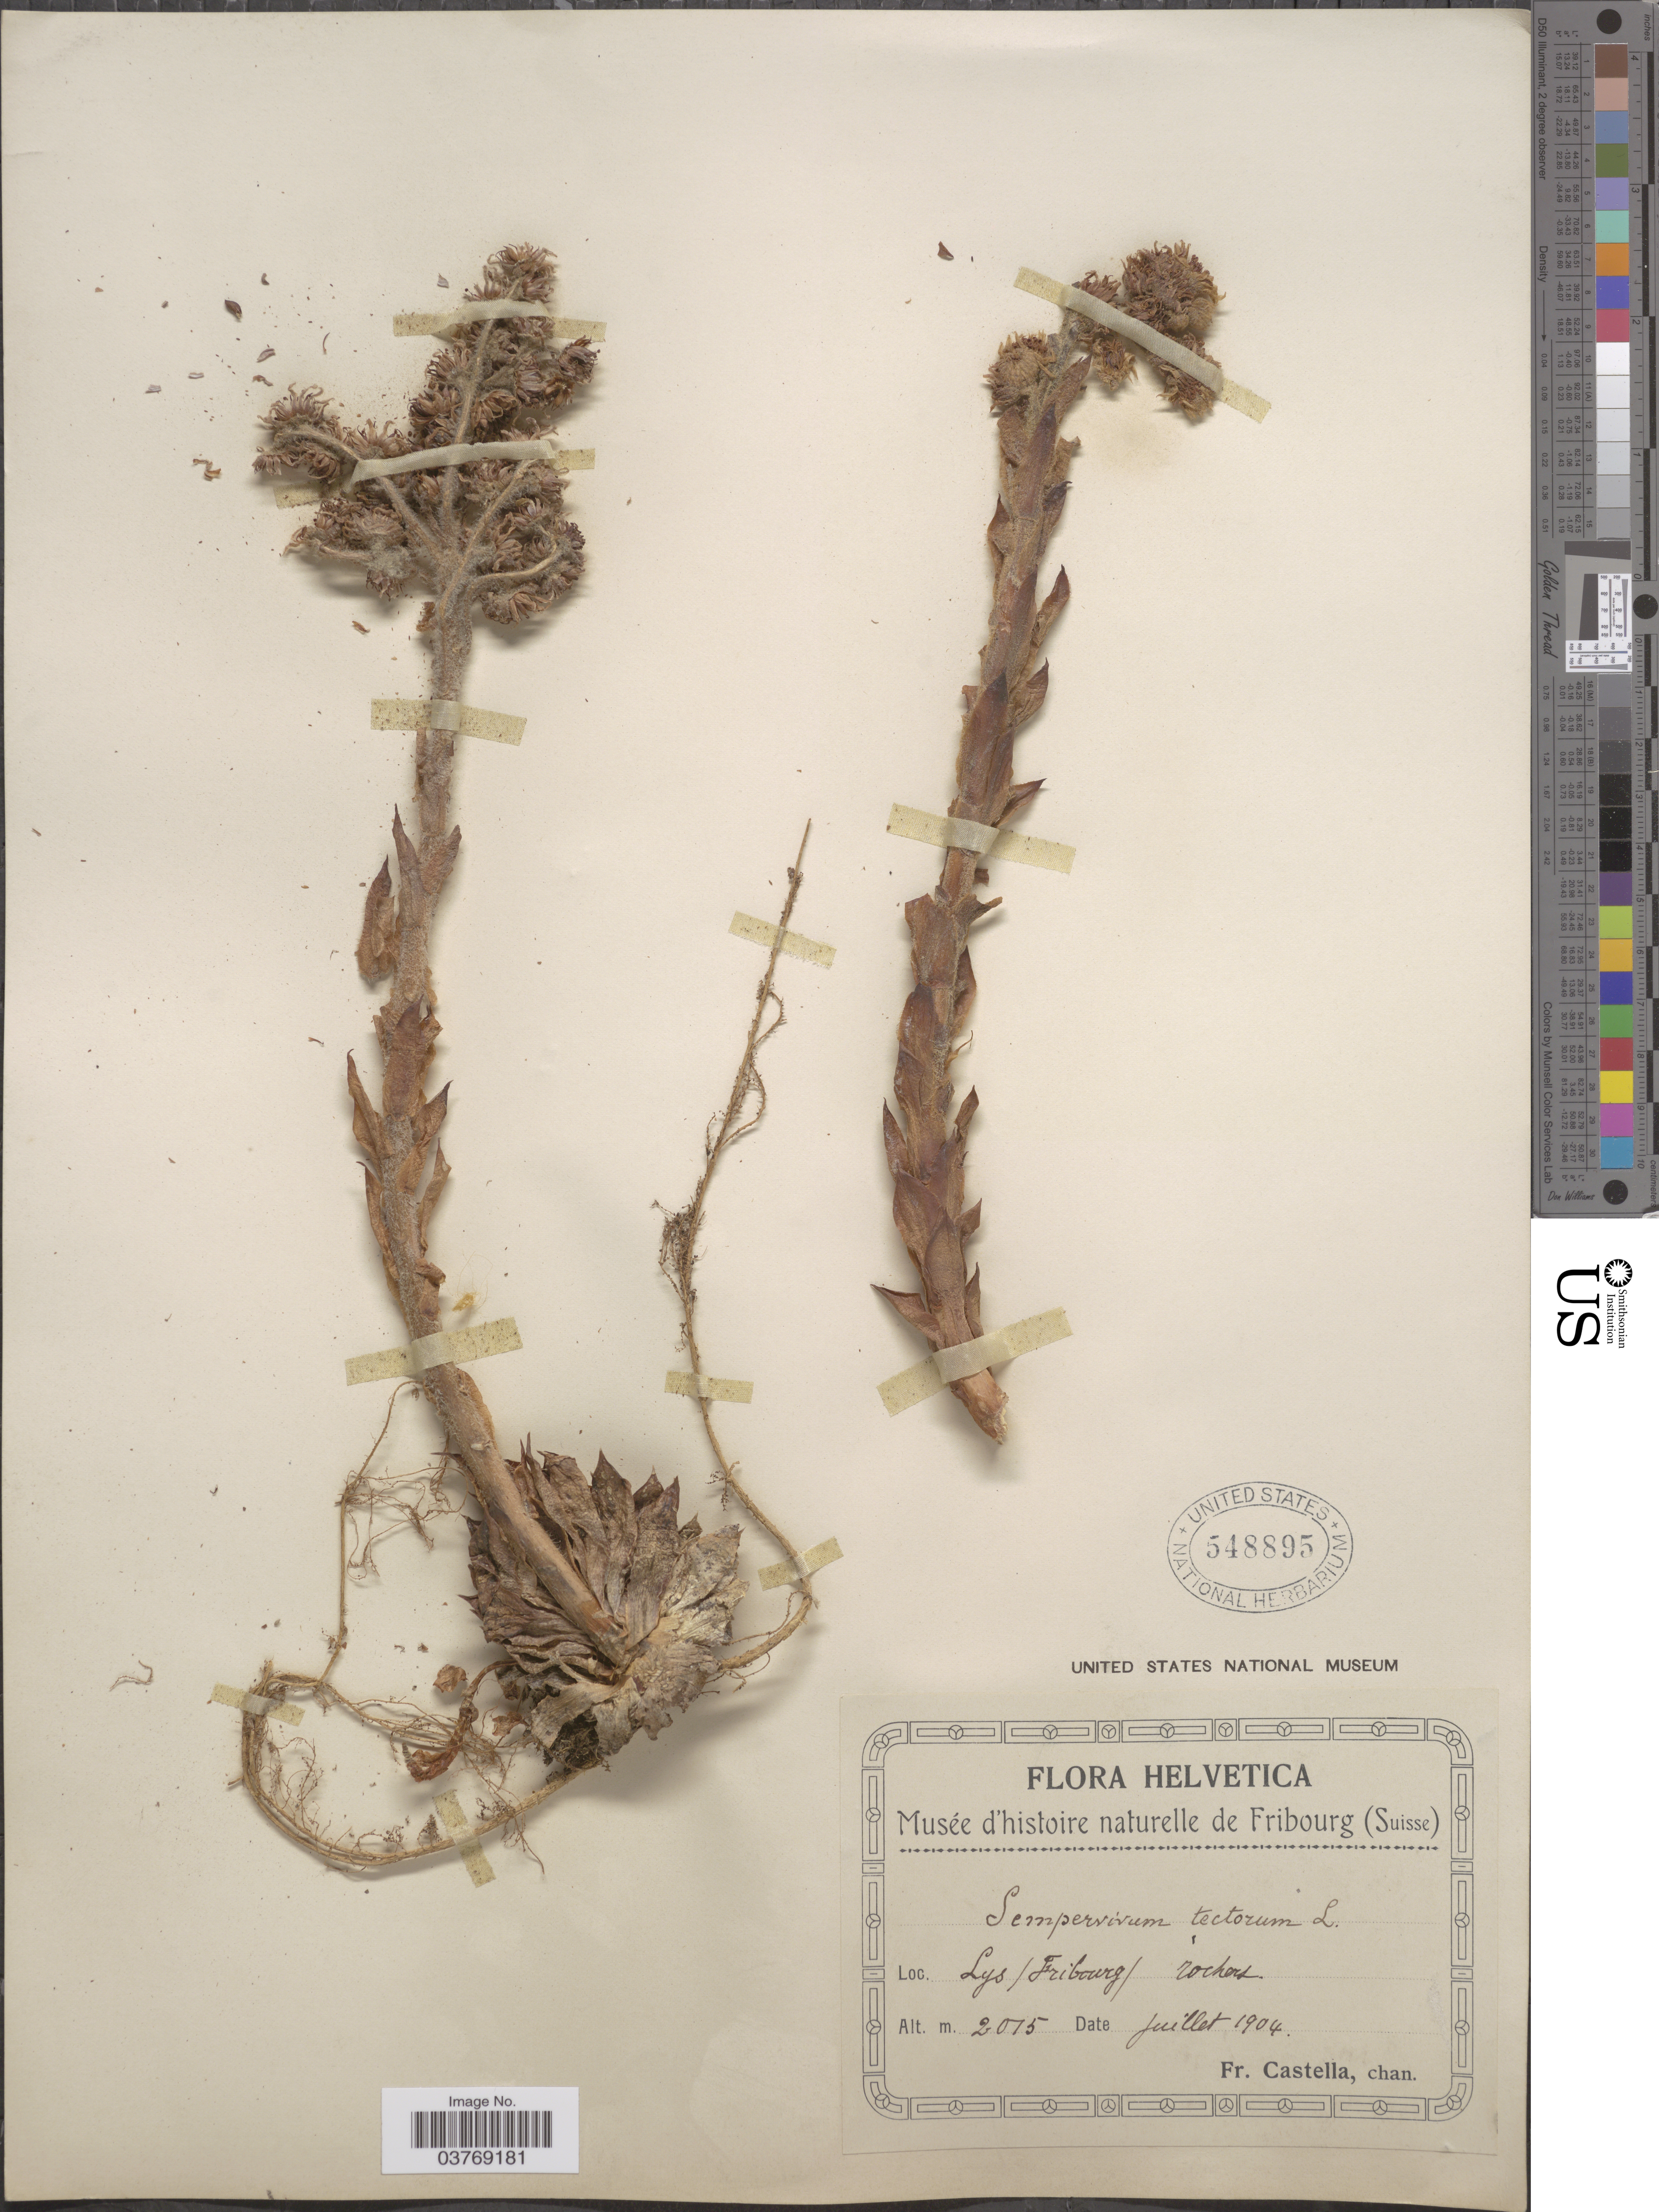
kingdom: Plantae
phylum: Tracheophyta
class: Magnoliopsida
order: Saxifragales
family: Crassulaceae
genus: Sempervivum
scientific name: Sempervivum tectorum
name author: L.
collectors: Fr. Castella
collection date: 1904-07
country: Switzerland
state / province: Fribourg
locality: Helvetica. Lys / Fribourg / rochers.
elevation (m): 2015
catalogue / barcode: US 548895